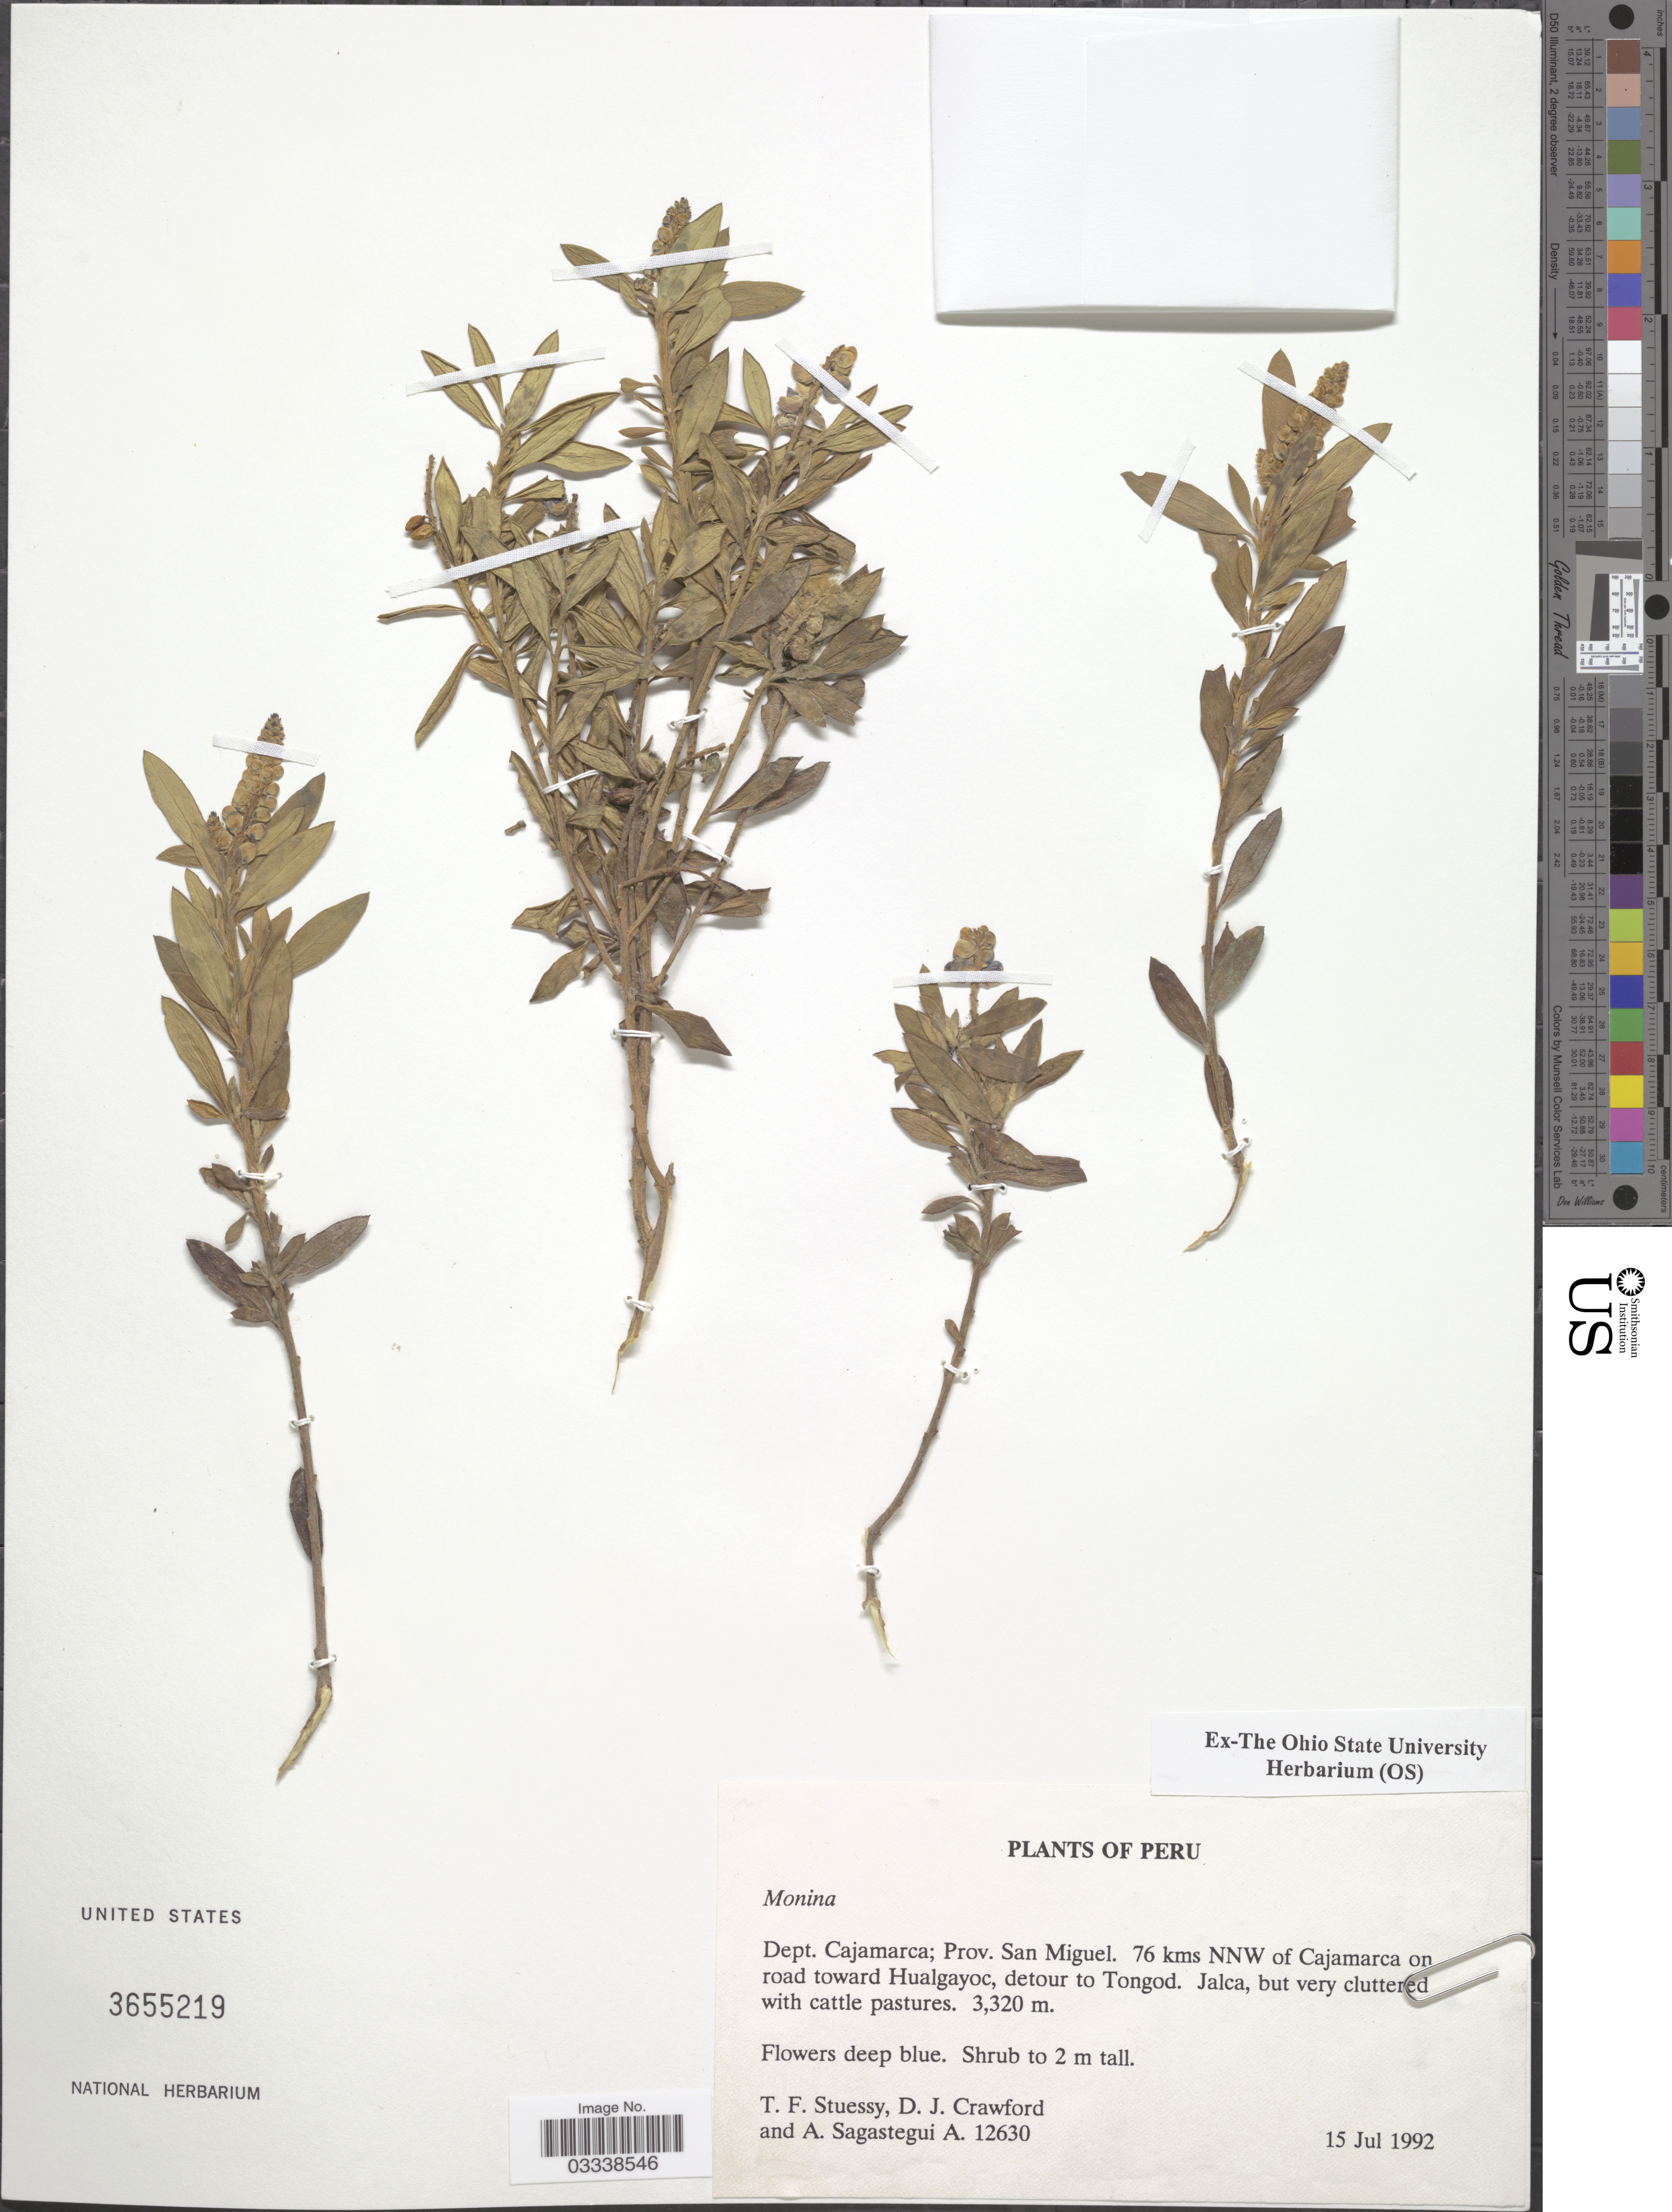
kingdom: Plantae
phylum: Tracheophyta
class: Magnoliopsida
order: Fabales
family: Polygalaceae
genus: Monnina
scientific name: Monnina sp.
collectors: T. Stuessy, D. Crawford & A. Sagástegui A.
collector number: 12630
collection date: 1992-07-15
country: Peru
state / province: Cajamarca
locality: Dept. Cajamarca; Prov. San Miguel. 76 kms NNW of Cajamarca on road toward Hualgayoc, detour to Tongod.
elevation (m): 3320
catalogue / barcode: US 3655219